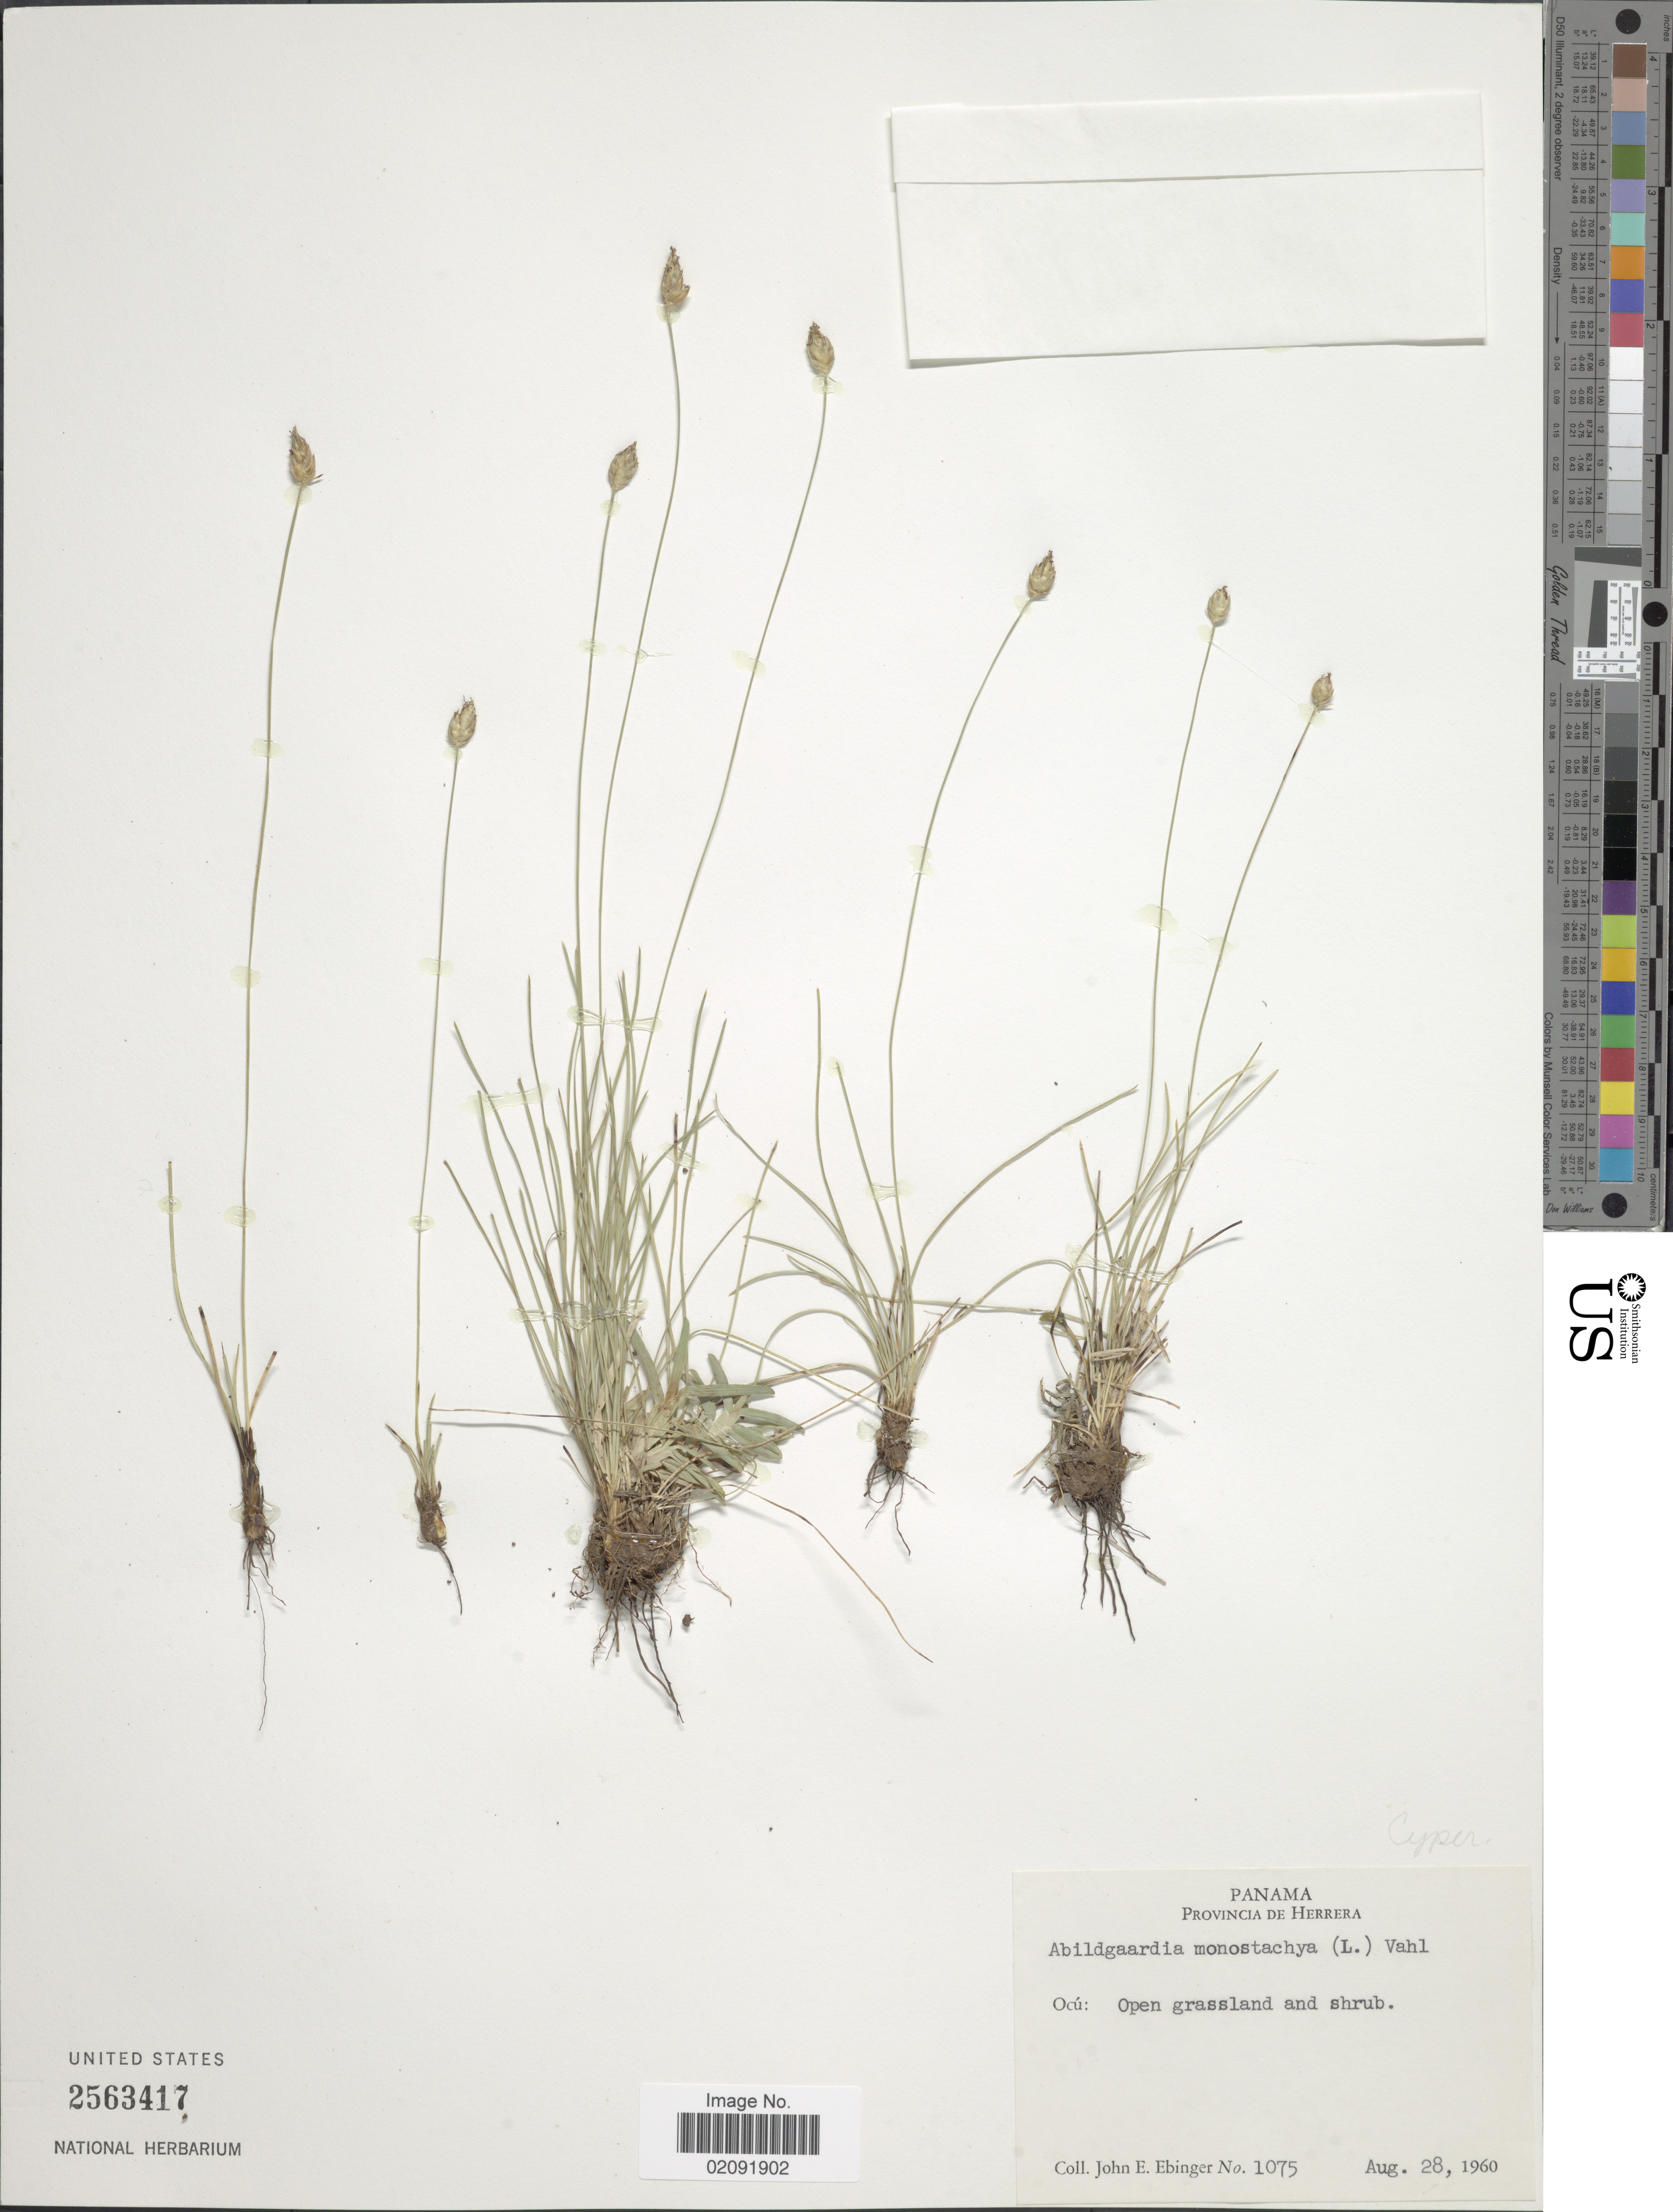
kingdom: Plantae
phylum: Tracheophyta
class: Liliopsida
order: Poales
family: Cyperaceae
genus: Abildgaardia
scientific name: Abildgaardia ovata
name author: (Burm. f.) Kral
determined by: Strong, Mark T., (BOT), Smithsonian Institution - National Museum of Natural History (UNITED STATES)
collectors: J. Ebinger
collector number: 1075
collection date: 1960-08-28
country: Panama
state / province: Herrera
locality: Ocú: open grassland and shrub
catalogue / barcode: US 2563417